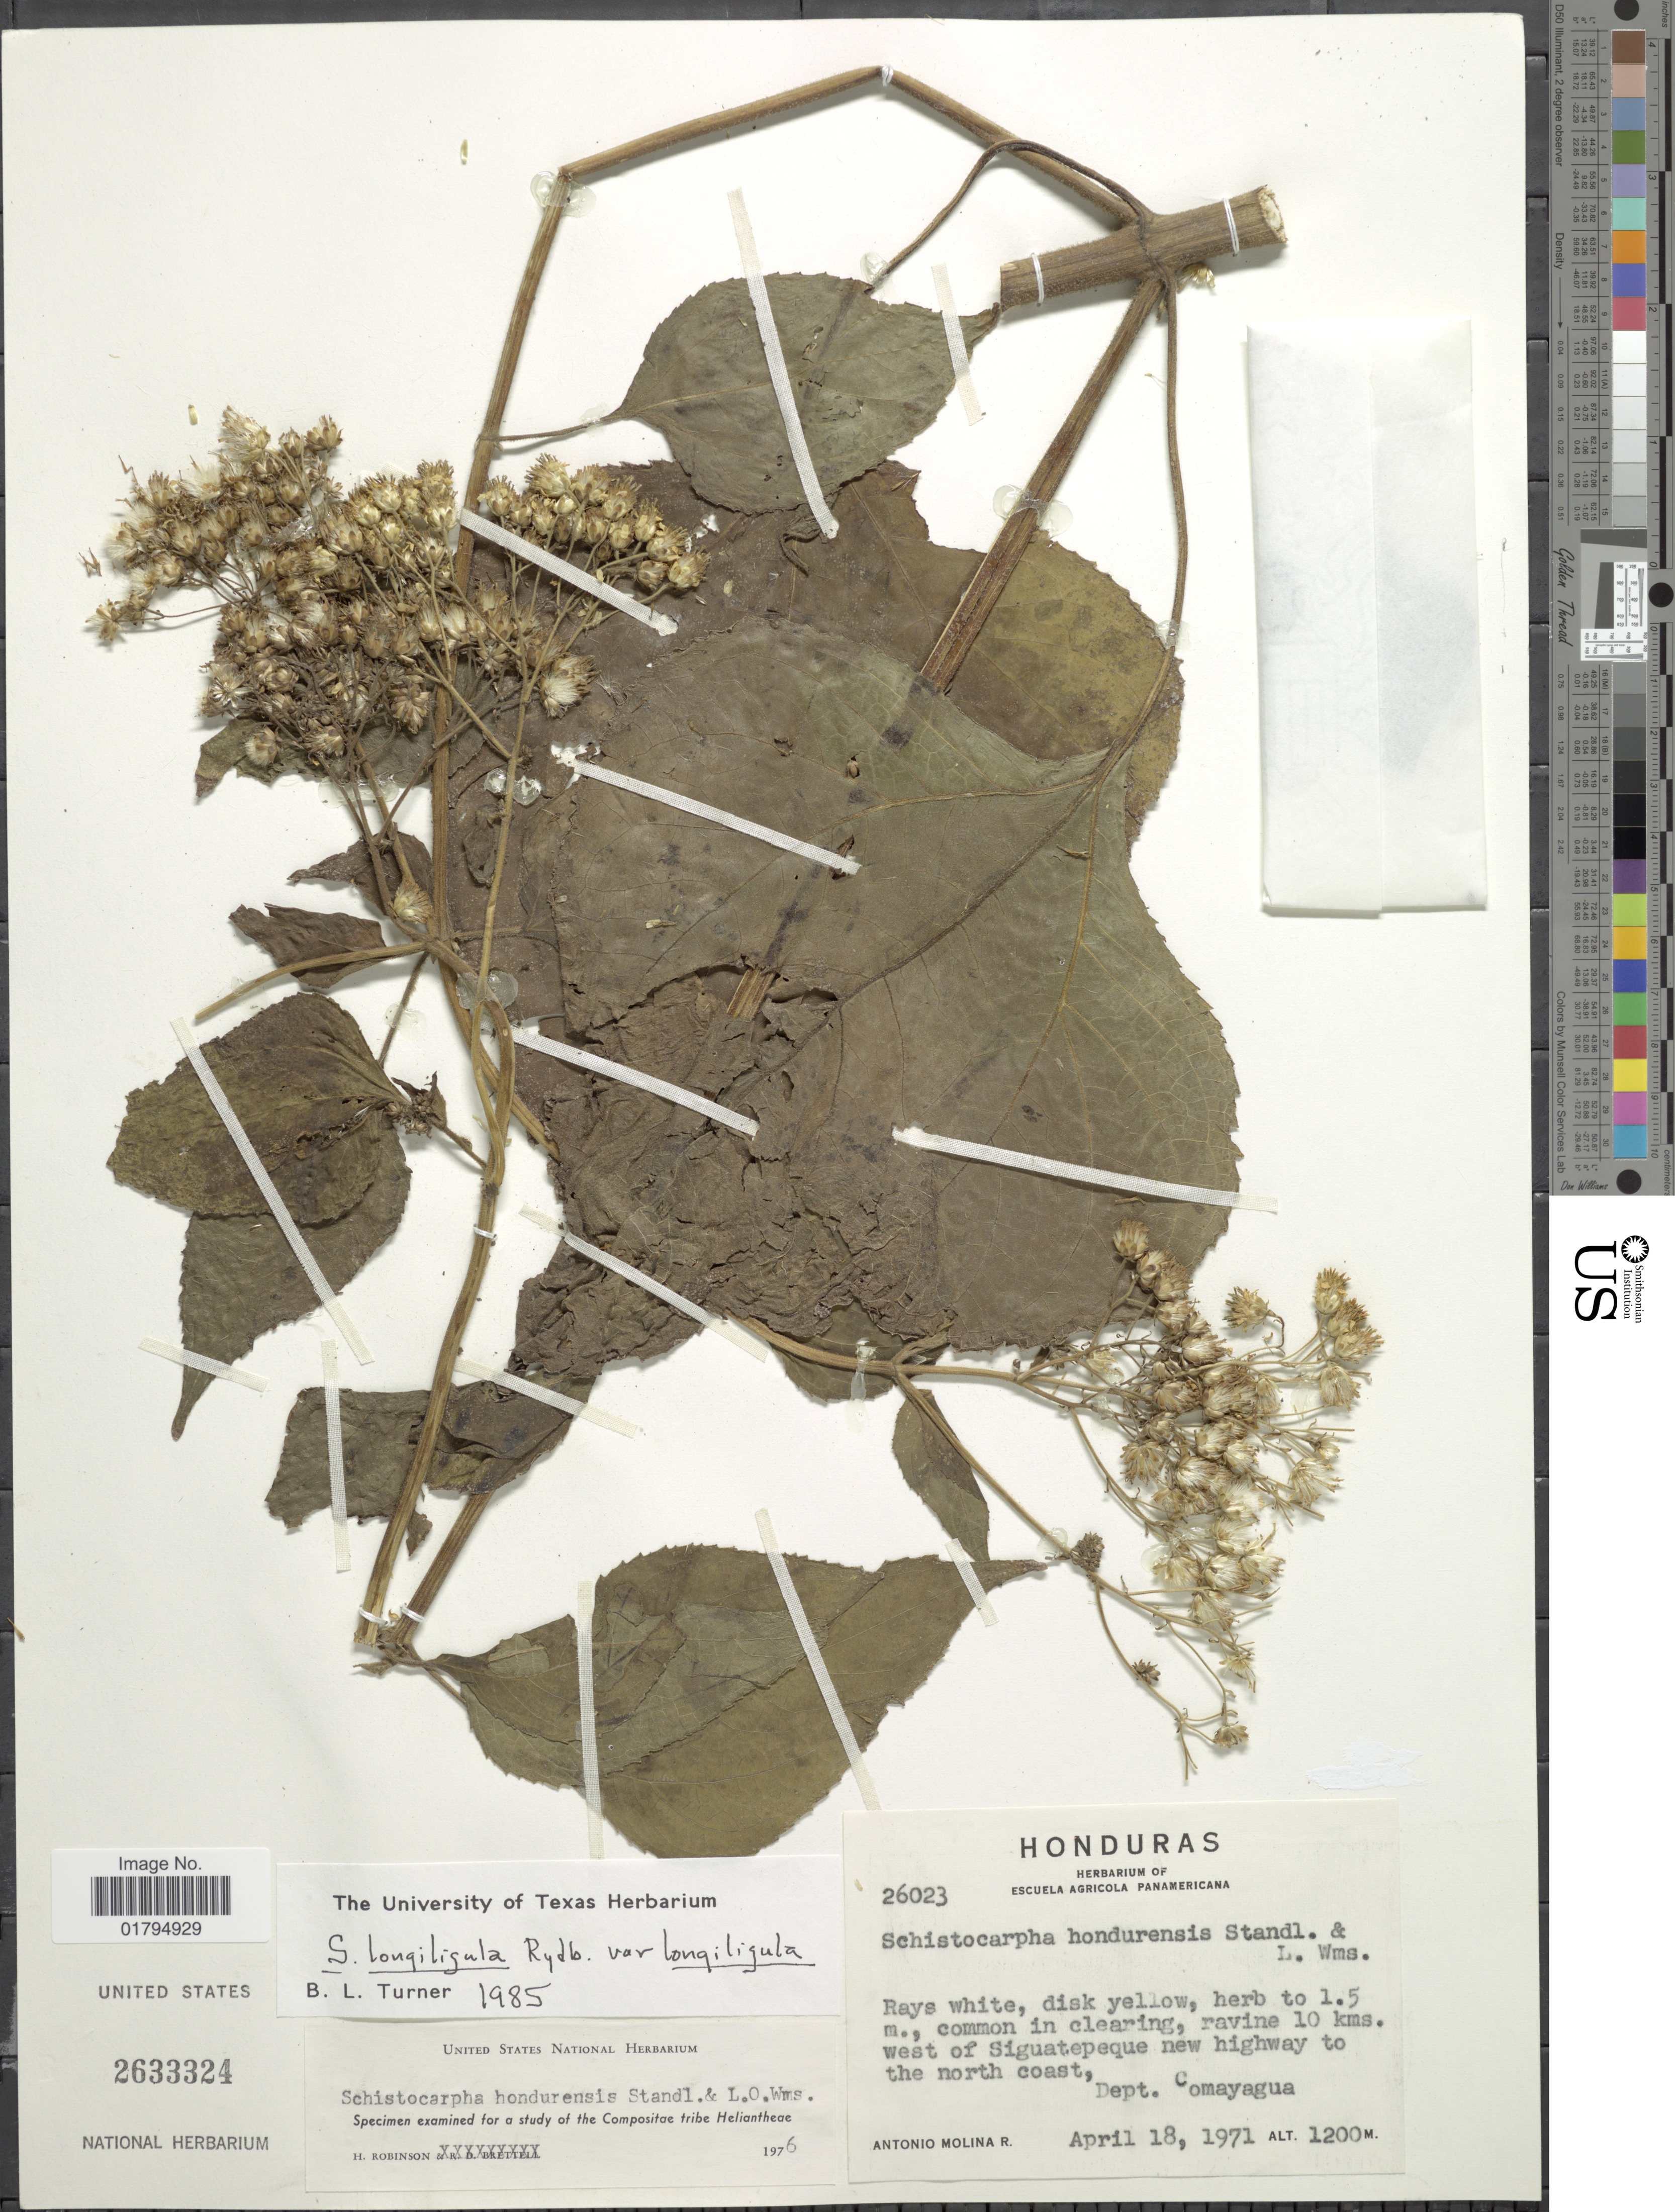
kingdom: Plantae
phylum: Tracheophyta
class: Magnoliopsida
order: Asterales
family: Asteraceae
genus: Schistocarpha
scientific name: Schistocarpha hondurensis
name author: Standl. & L.O. Williams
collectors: A. Molina R.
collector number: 26023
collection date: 1971-04-18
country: Honduras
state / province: Comayagua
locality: Ravine 10 kms. west of Siguatepeque new highway to the north coast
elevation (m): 1200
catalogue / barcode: US 2633324